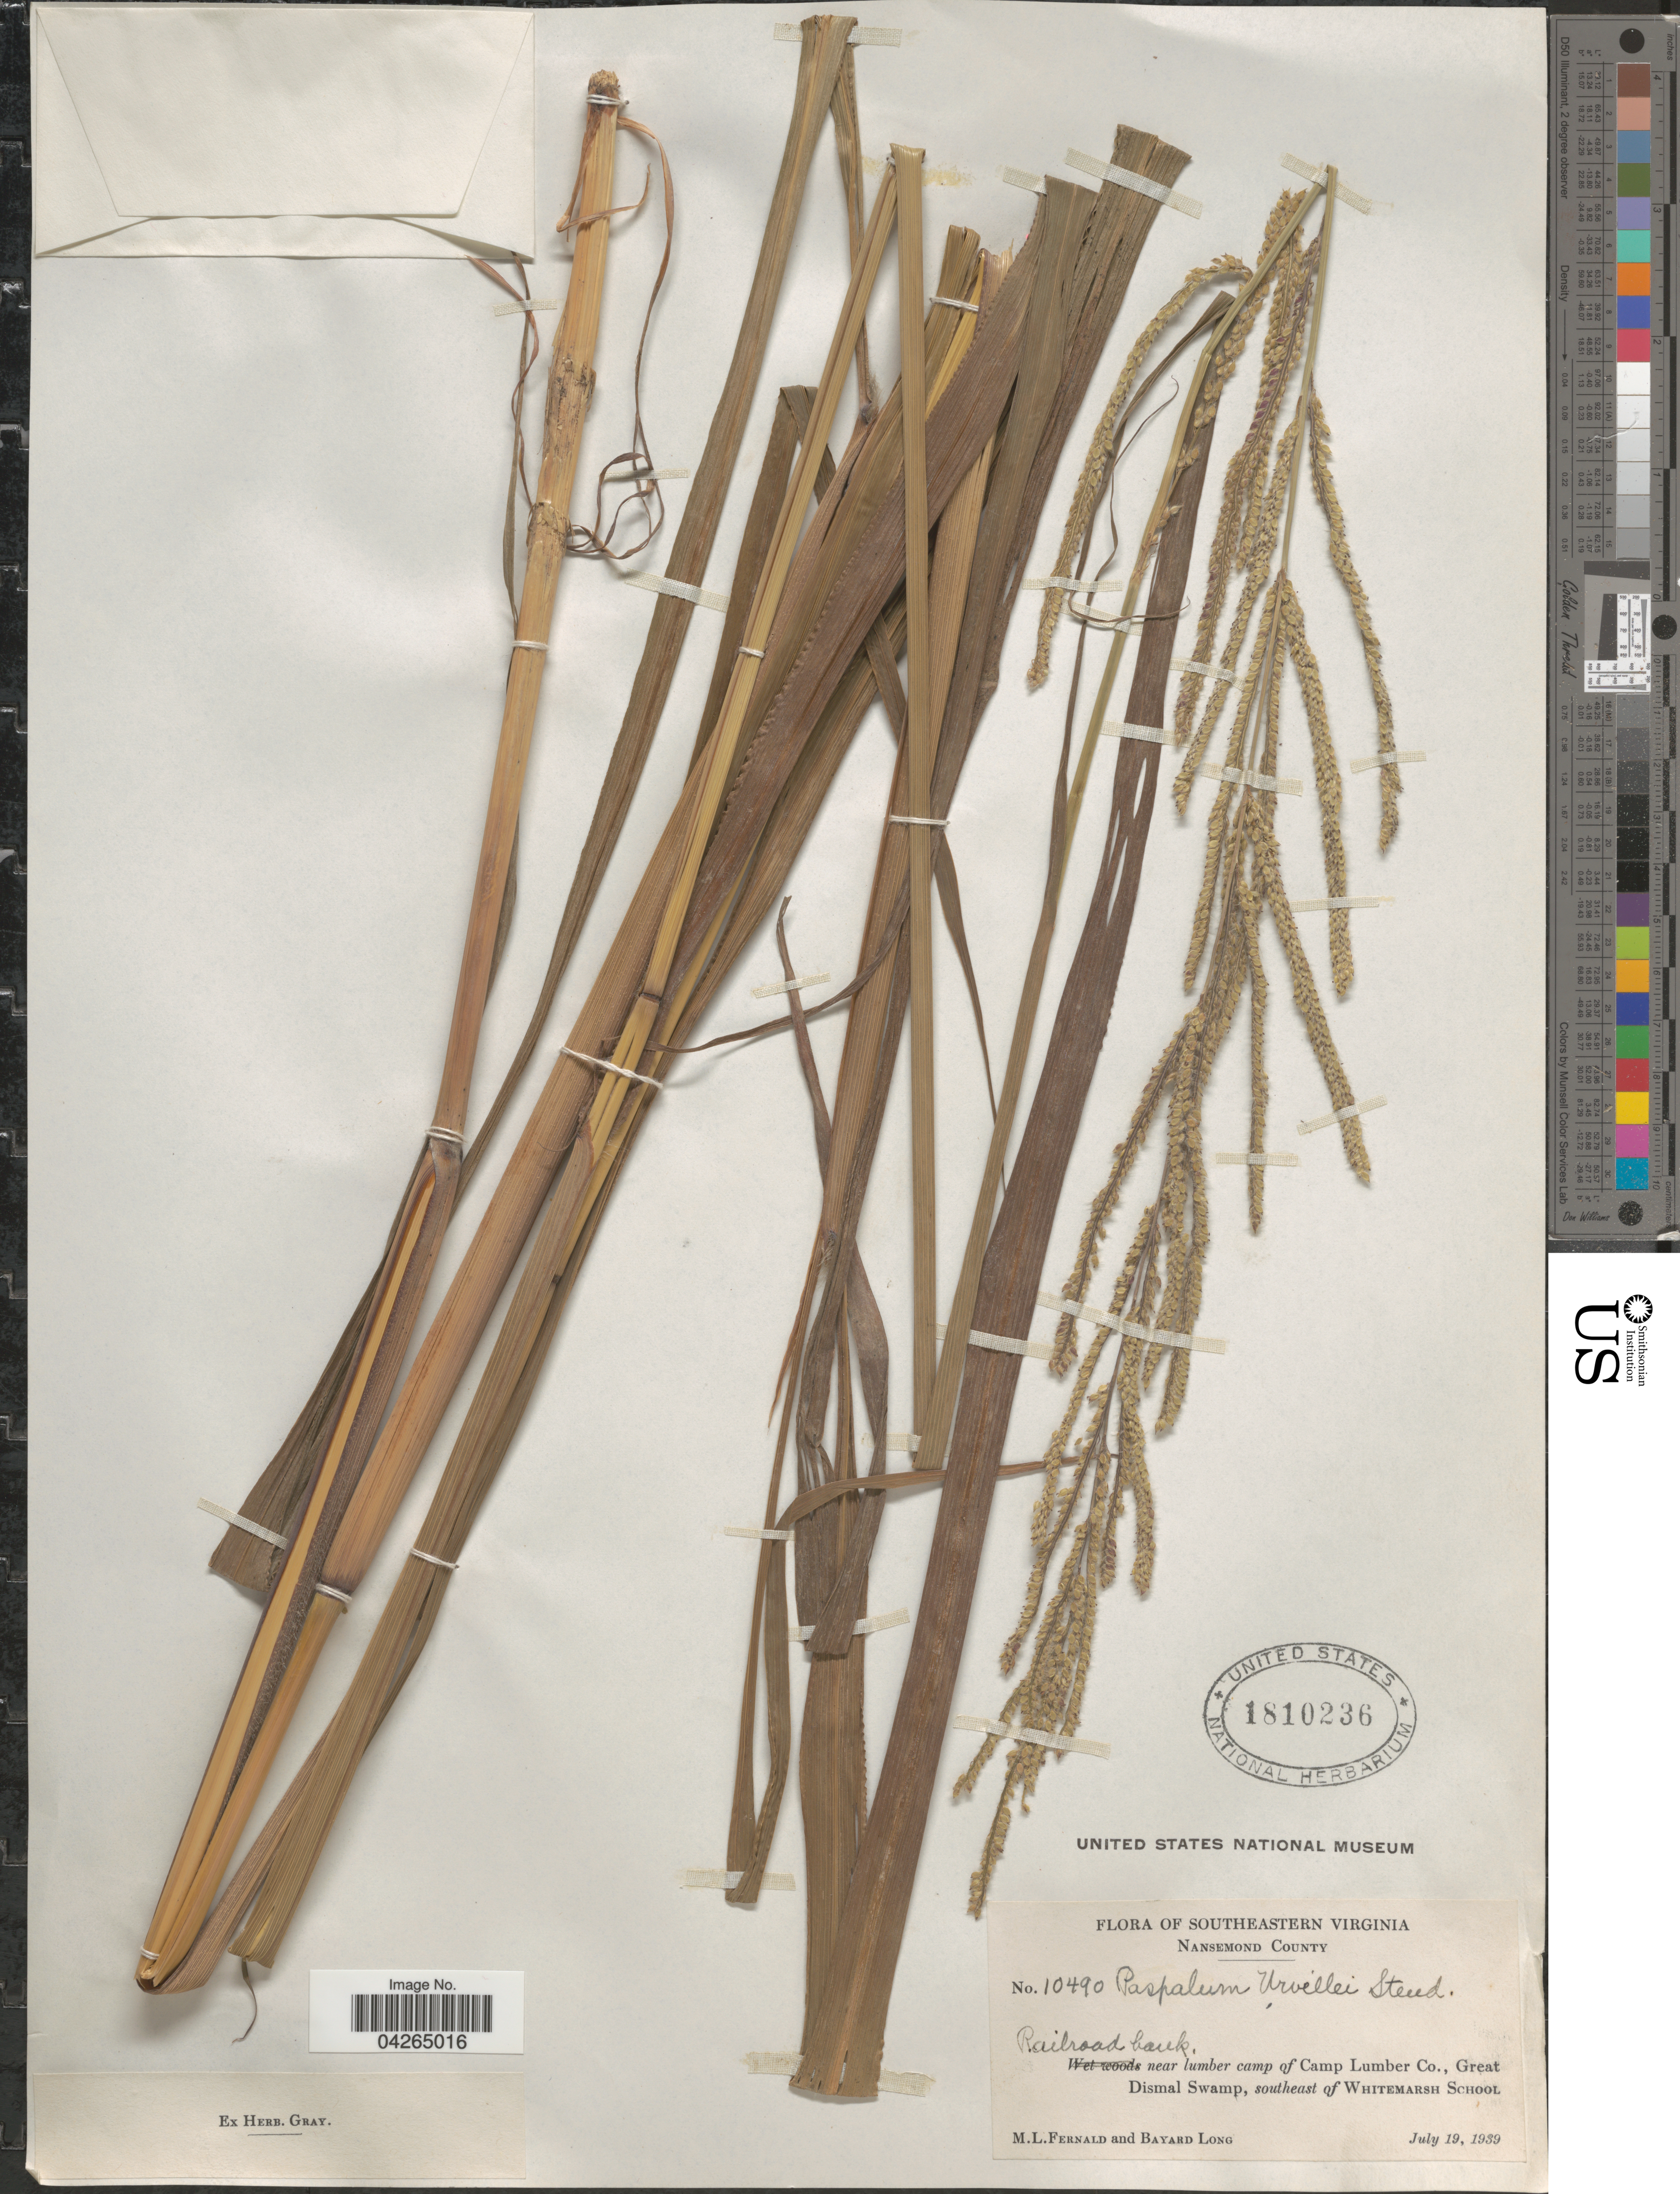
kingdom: Plantae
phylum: Tracheophyta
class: Liliopsida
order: Poales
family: Poaceae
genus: Paspalum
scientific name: Paspalum urvillei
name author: Steud.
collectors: M. L. Fernald & B. Long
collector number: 10490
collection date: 1939-07-19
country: United States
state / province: Virginia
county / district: City of Suffolk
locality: Southeastern Virginia. Nansemond County. Railroad bank, near lumber camp of Camp Lumber Co., Great Dismal Swamp, southeast of Whitemarsh School.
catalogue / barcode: US 1810236